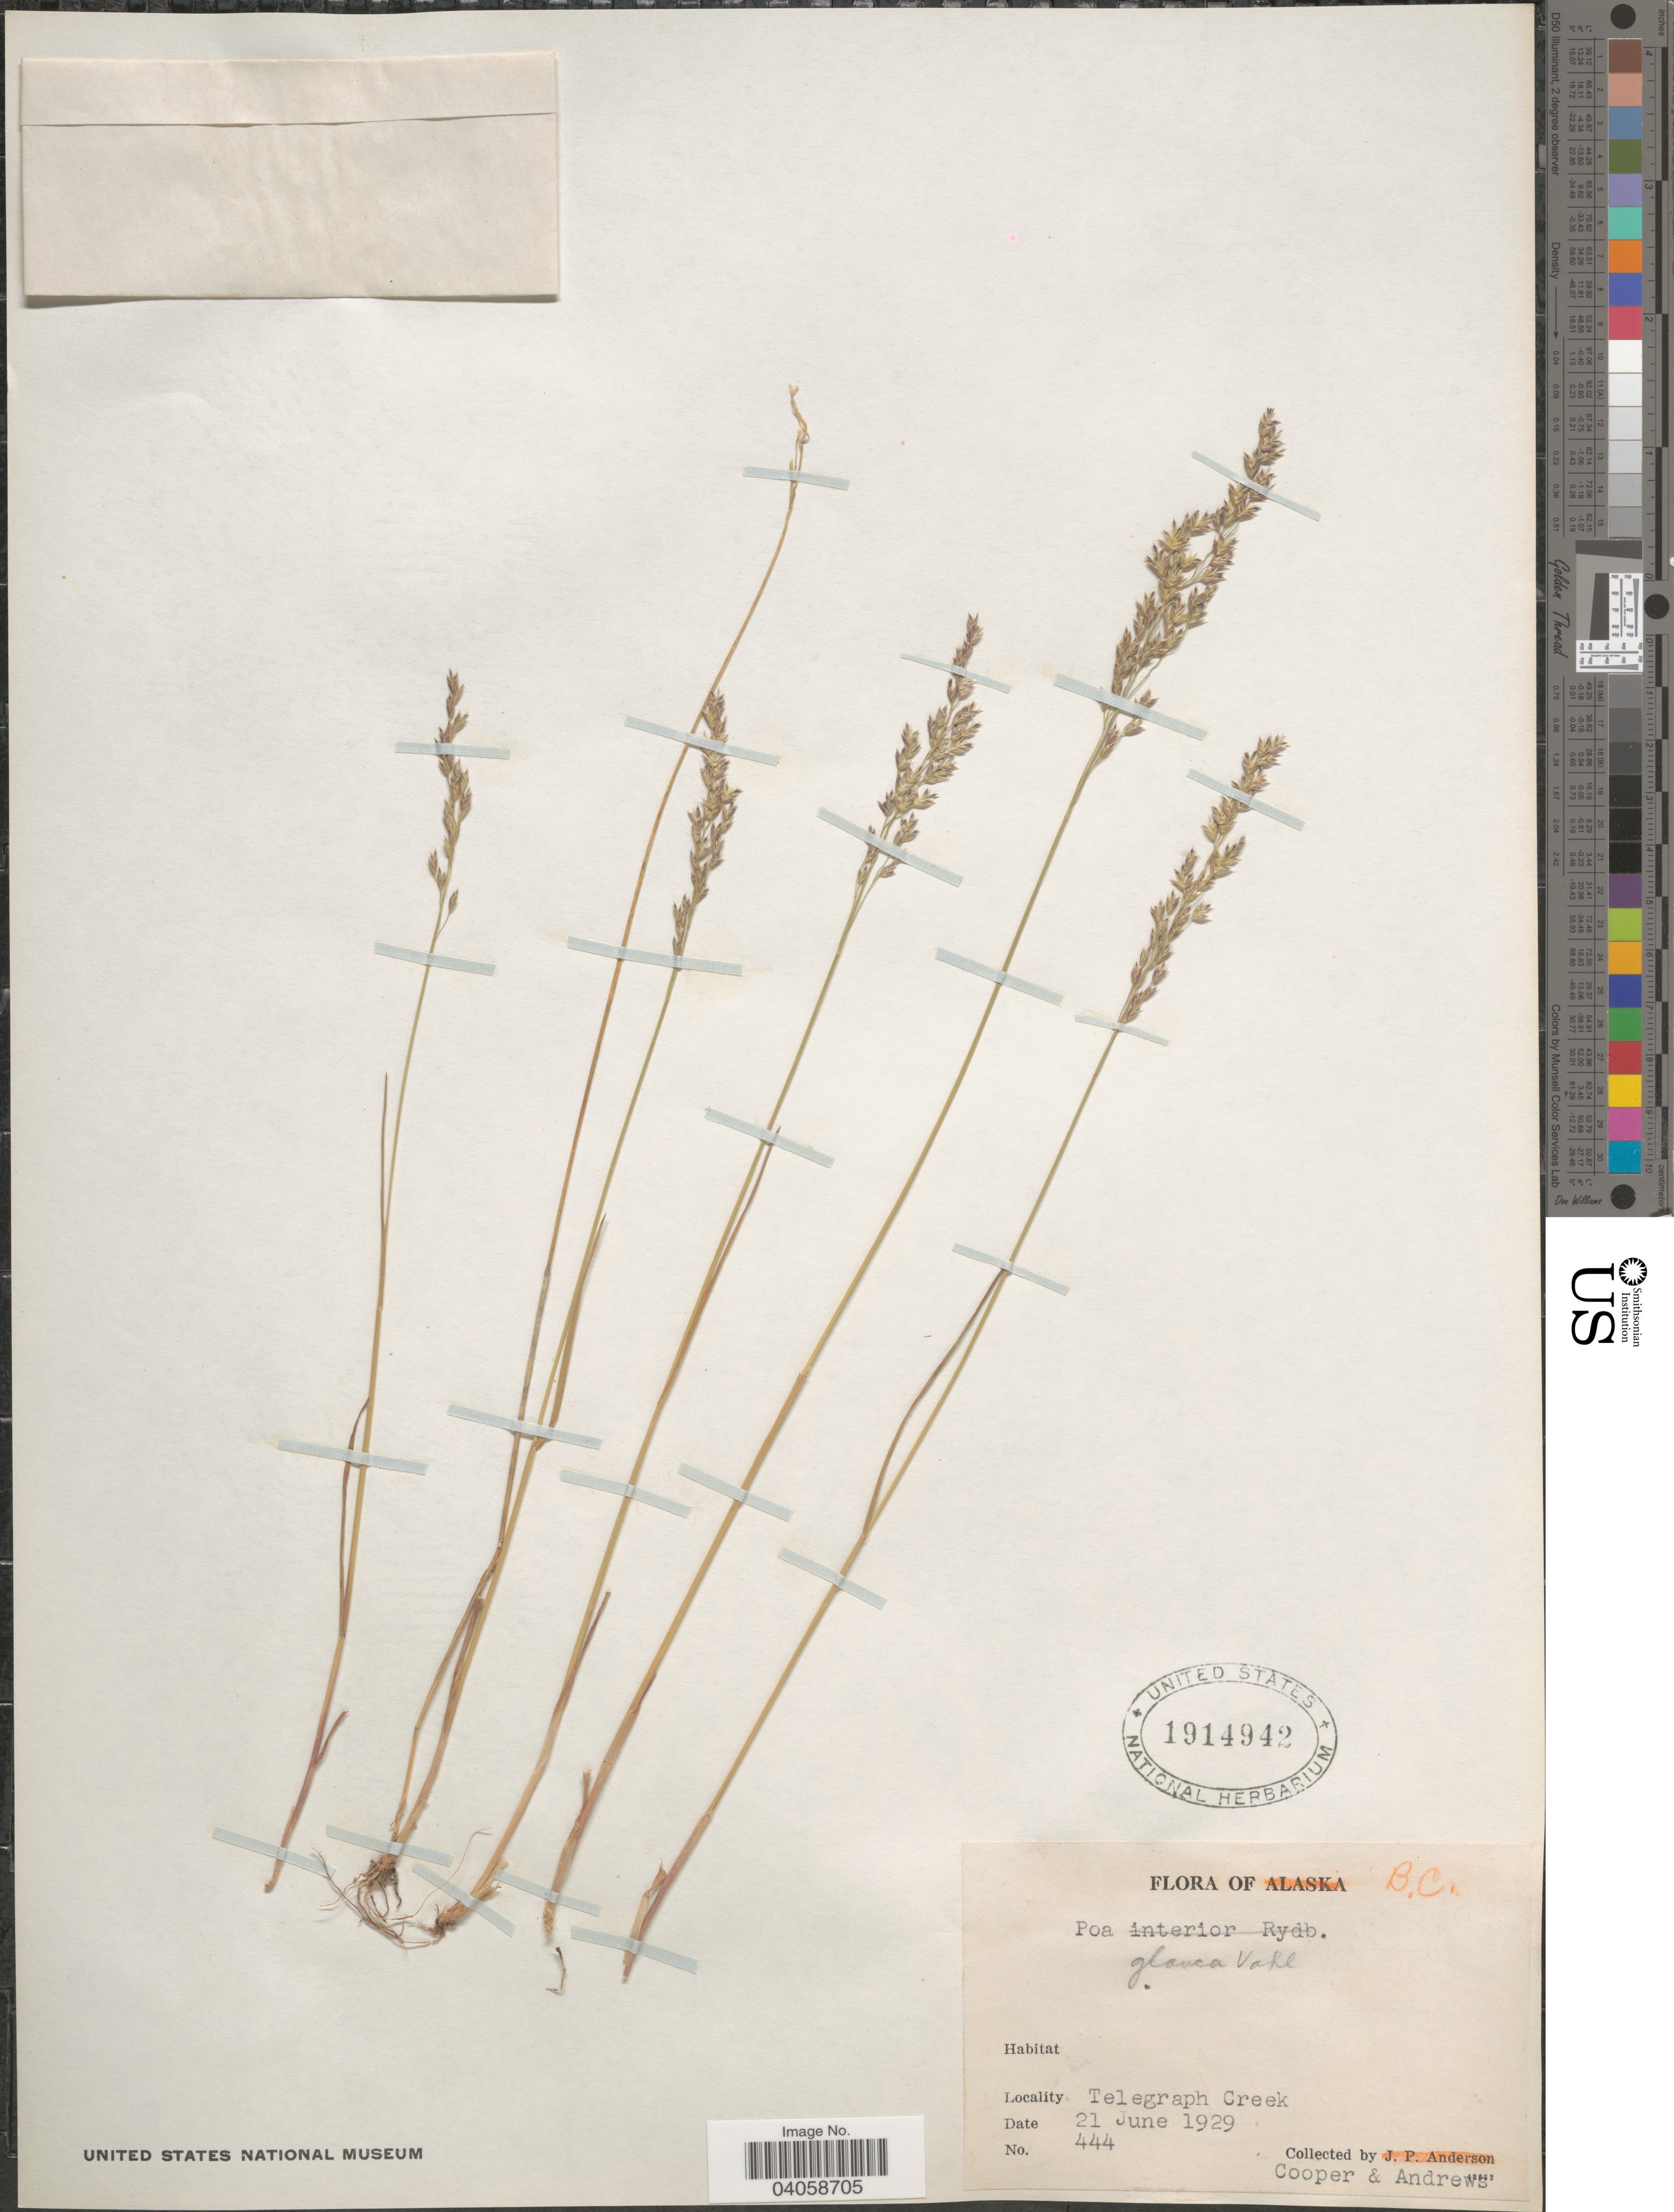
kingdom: Plantae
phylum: Tracheophyta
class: Liliopsida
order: Poales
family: Poaceae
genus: Poa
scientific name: Poa glauca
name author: Vahl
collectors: -. Cooper & Andrews, --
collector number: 444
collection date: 1929-06-21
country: Canada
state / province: British Columbia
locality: Telegraph Creek.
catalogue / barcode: US 1914942